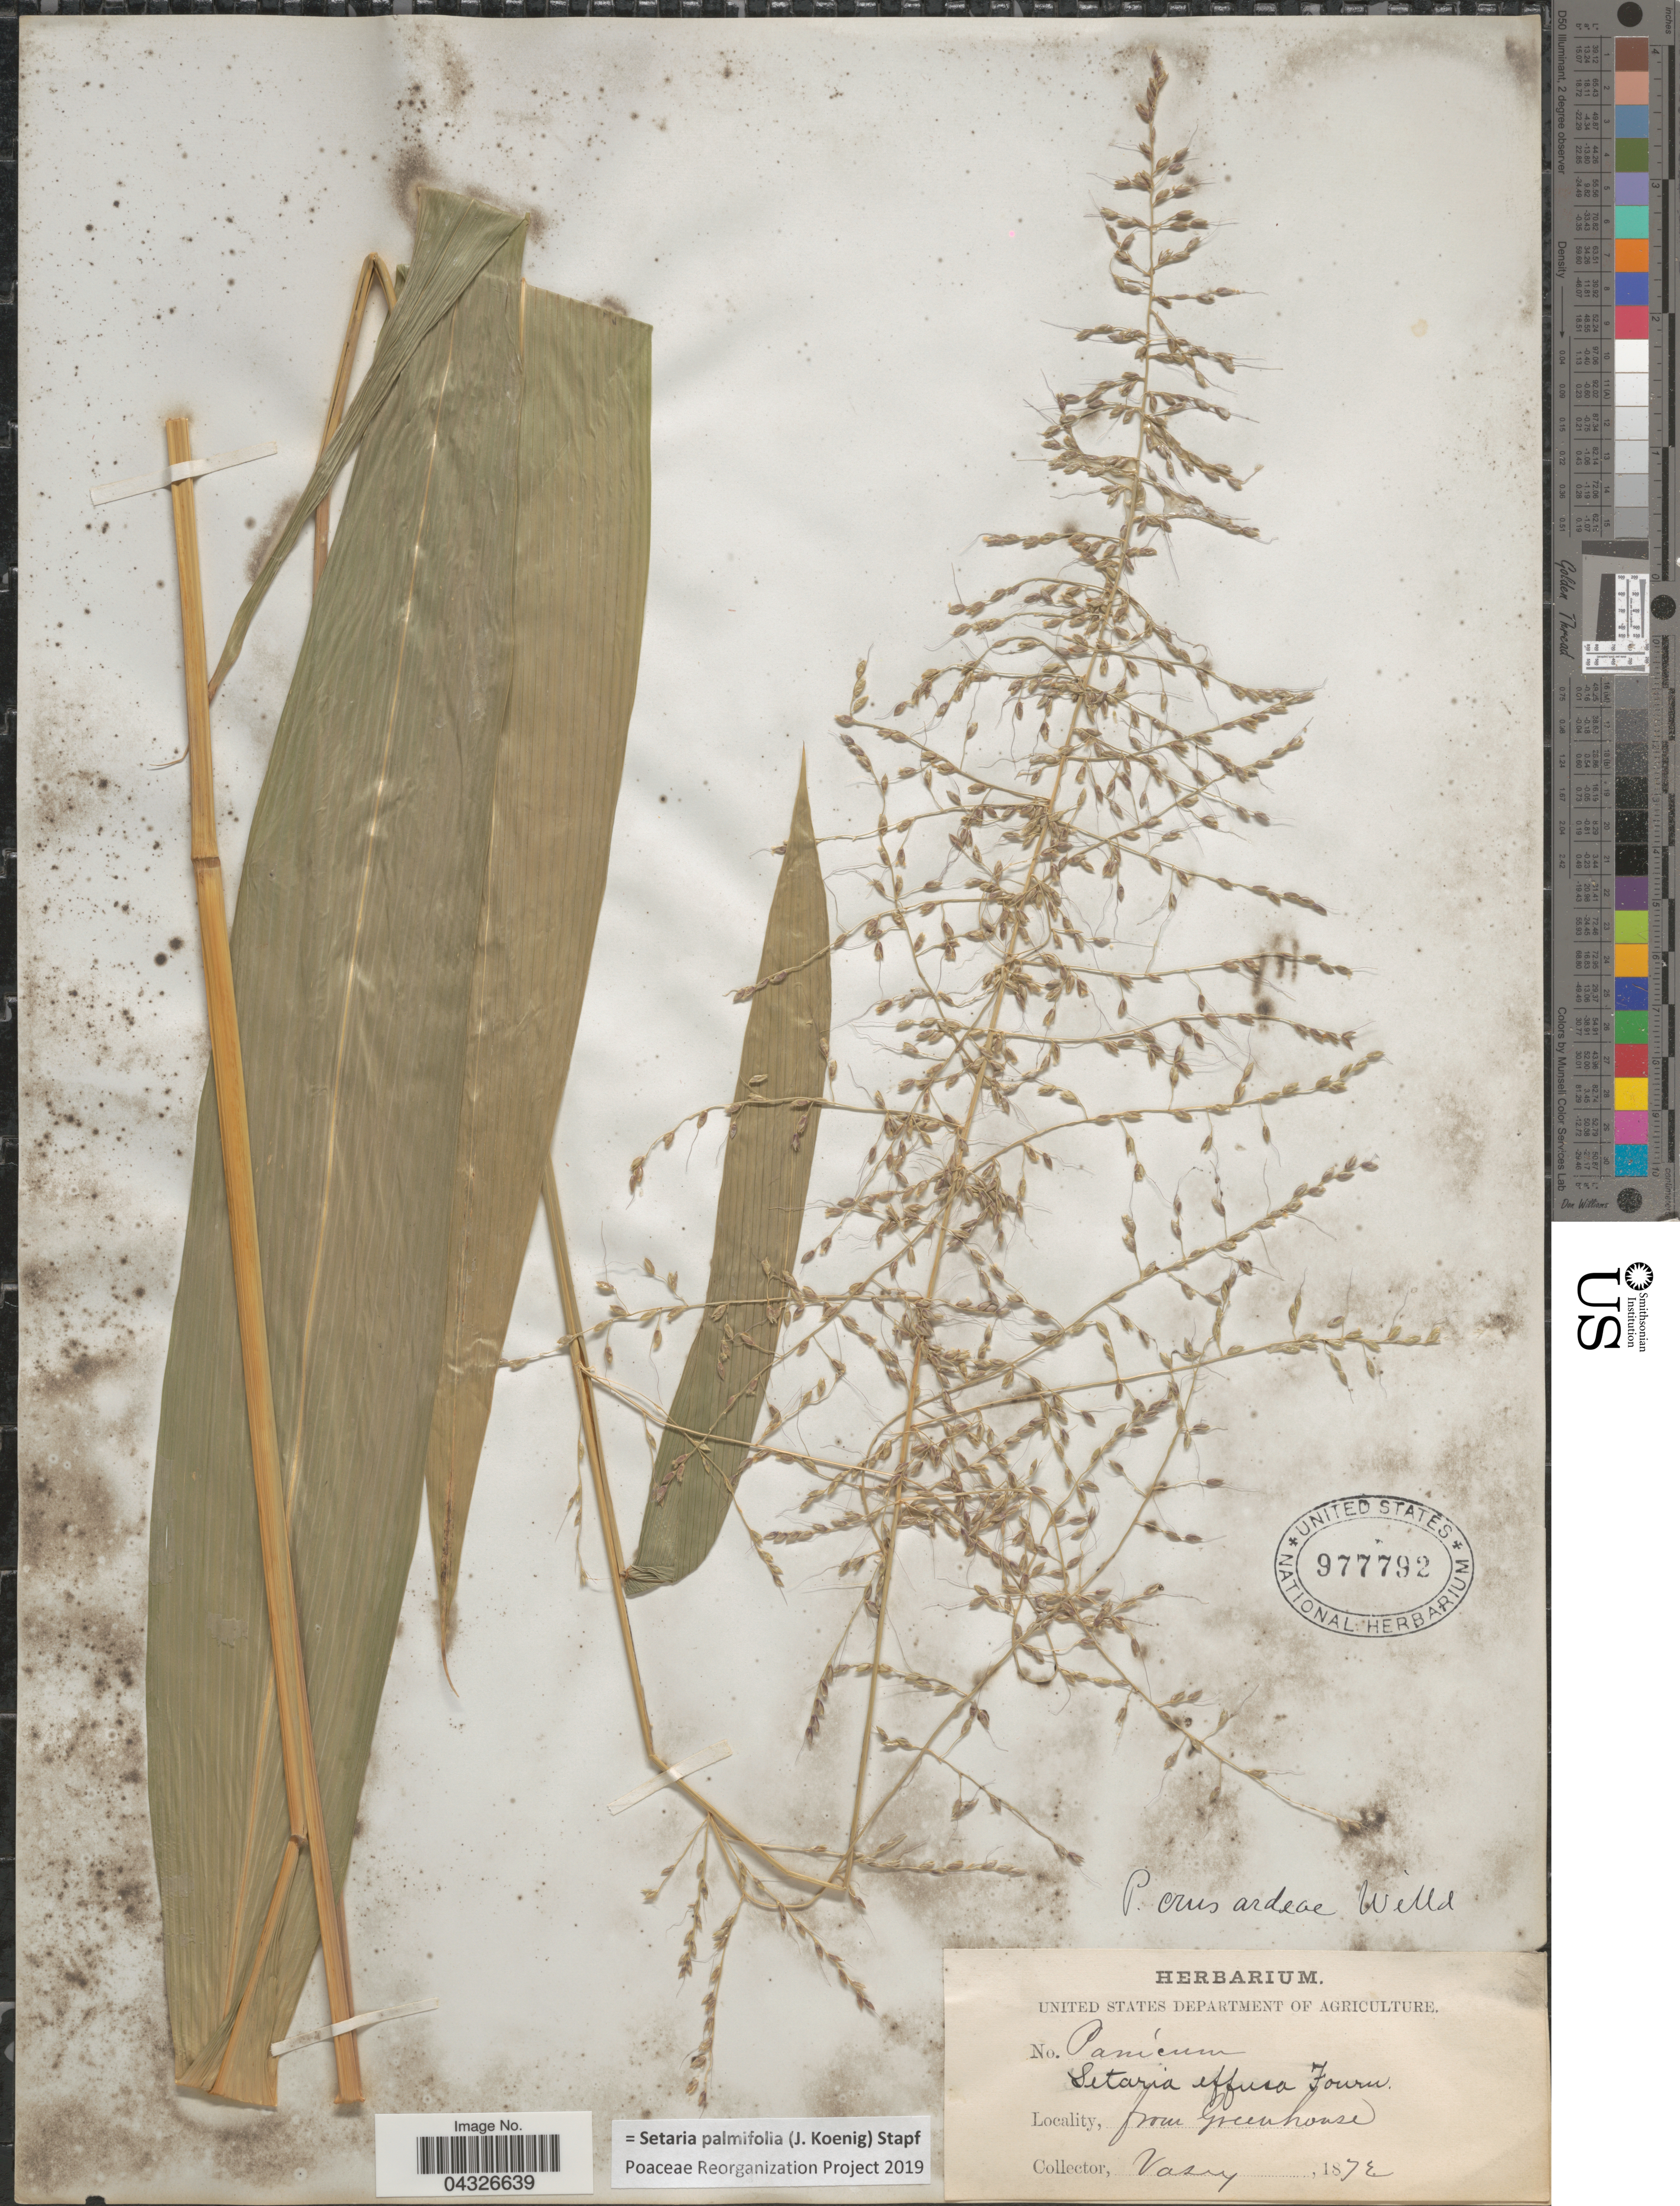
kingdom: Plantae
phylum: Tracheophyta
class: Liliopsida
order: Poales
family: Poaceae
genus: Setaria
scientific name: Setaria palmifolia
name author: (J. Koenig) Stapf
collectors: Vasey, --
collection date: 1872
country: United States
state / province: District of Columbia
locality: From Green House.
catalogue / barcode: US 977792